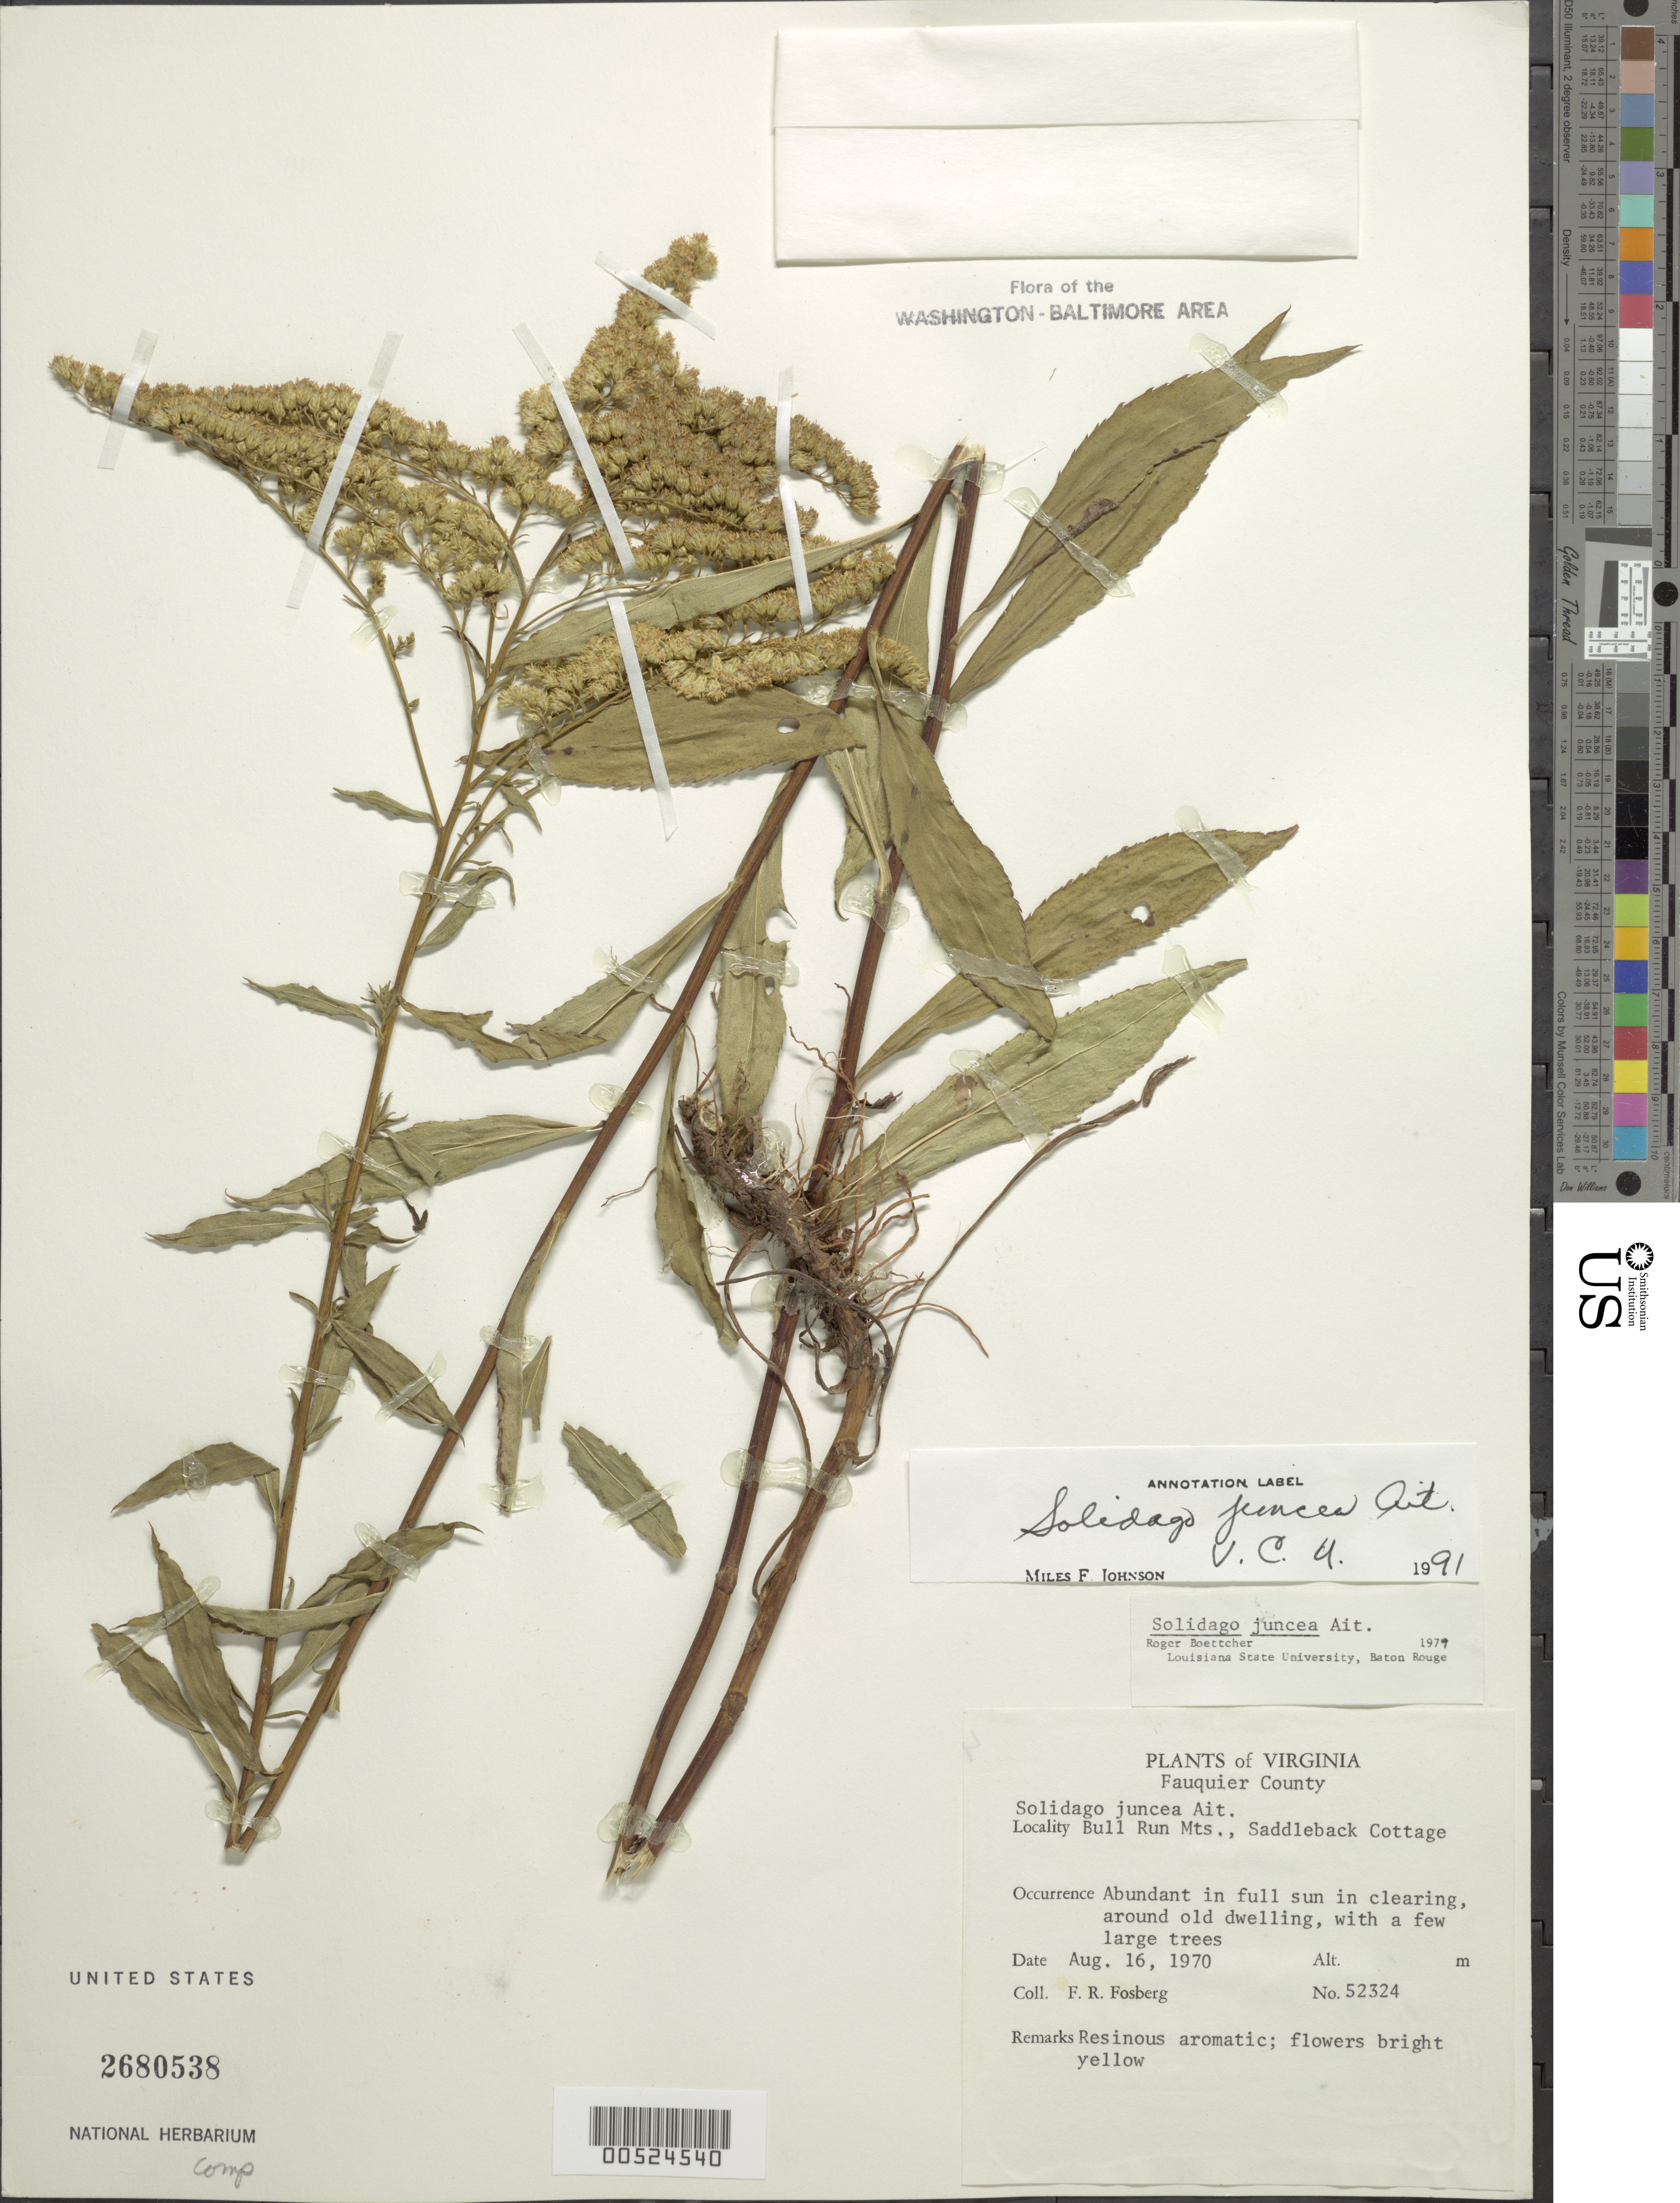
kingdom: Plantae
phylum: Tracheophyta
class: Magnoliopsida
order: Asterales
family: Asteraceae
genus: Solidago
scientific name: Solidago juncea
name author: Aiton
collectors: F. R. Fosberg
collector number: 52324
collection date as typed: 16 Aug 1970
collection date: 1970-08-16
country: United States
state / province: Virginia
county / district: Fauquier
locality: Bull Run Mts., Saddleback Cottage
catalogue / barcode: US 2680538